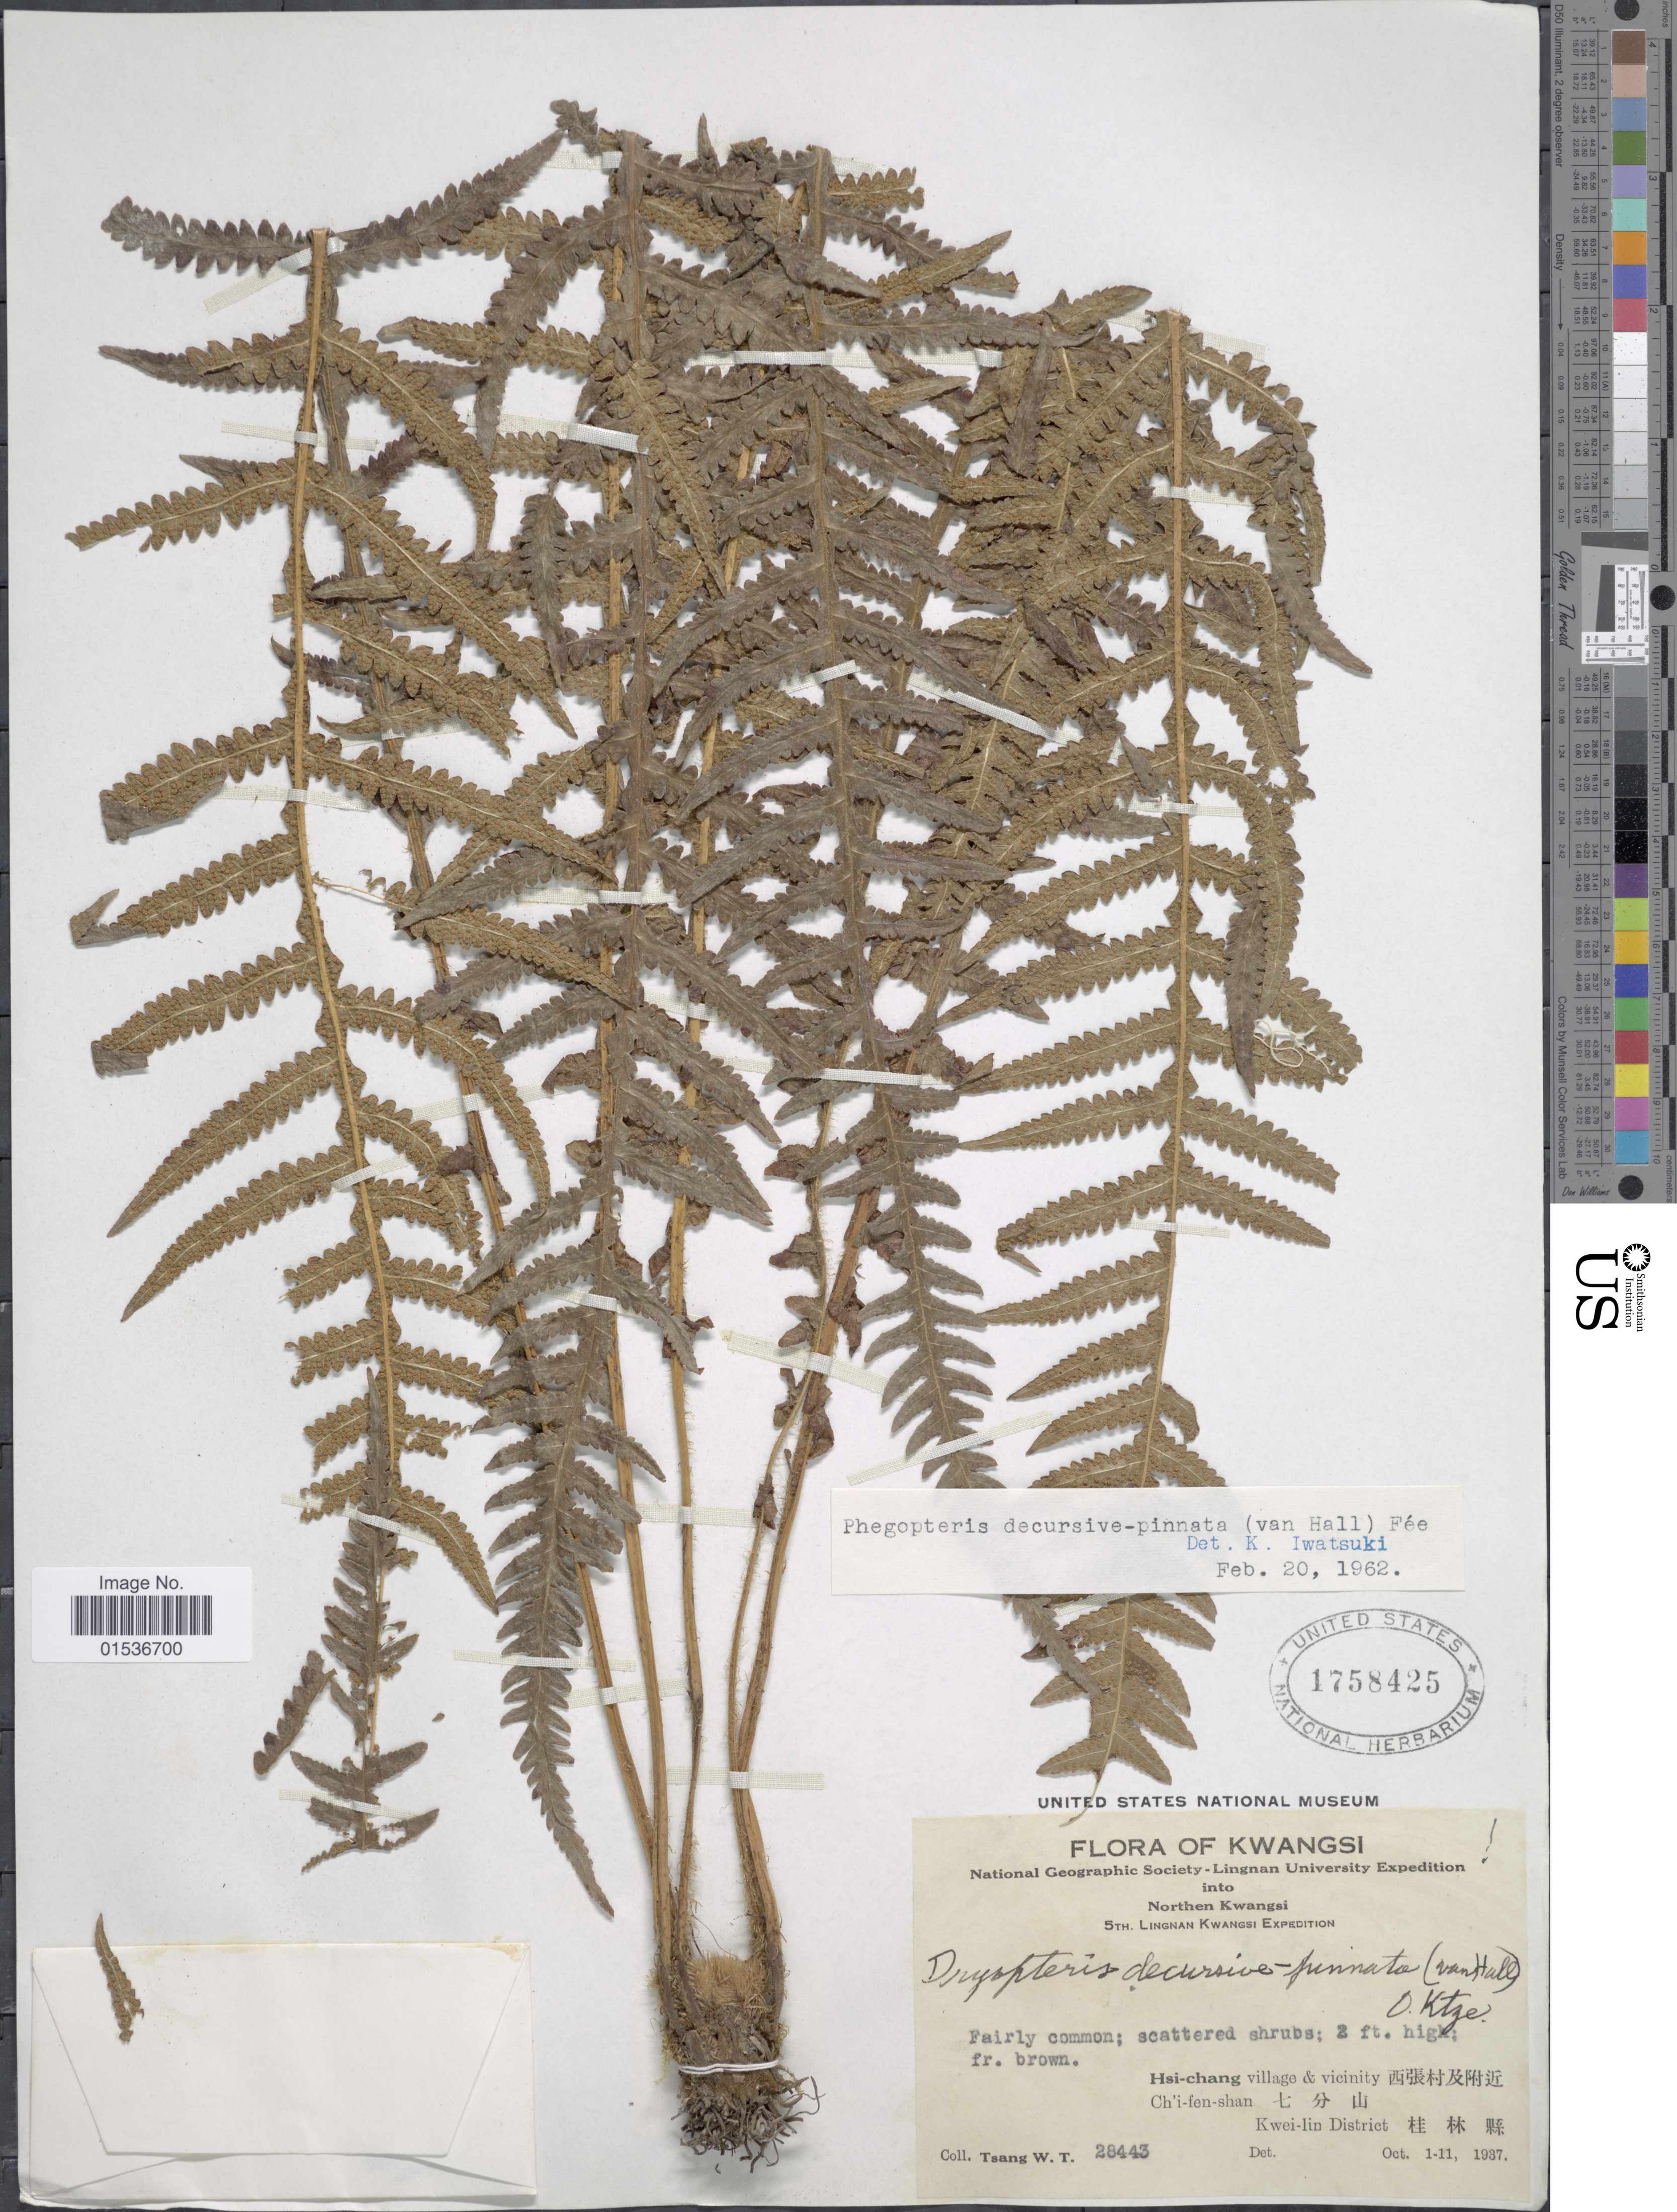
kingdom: Plantae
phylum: Tracheophyta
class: Polypodiopsida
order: Polypodiales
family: Thelypteridaceae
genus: Phegopteris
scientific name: Phegopteris decursivepinnata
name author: (H.C. Hall) Fée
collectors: W. T. Tsang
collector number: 28443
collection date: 1937-10-01/1937-10-11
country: China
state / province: Guangxi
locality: Kwasi,Northern Kwangsi, Lingnan Kwangsi. Hsi-chang village & vicinity Chi'fen-shan . Kwei-lin District .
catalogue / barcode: US 1758425